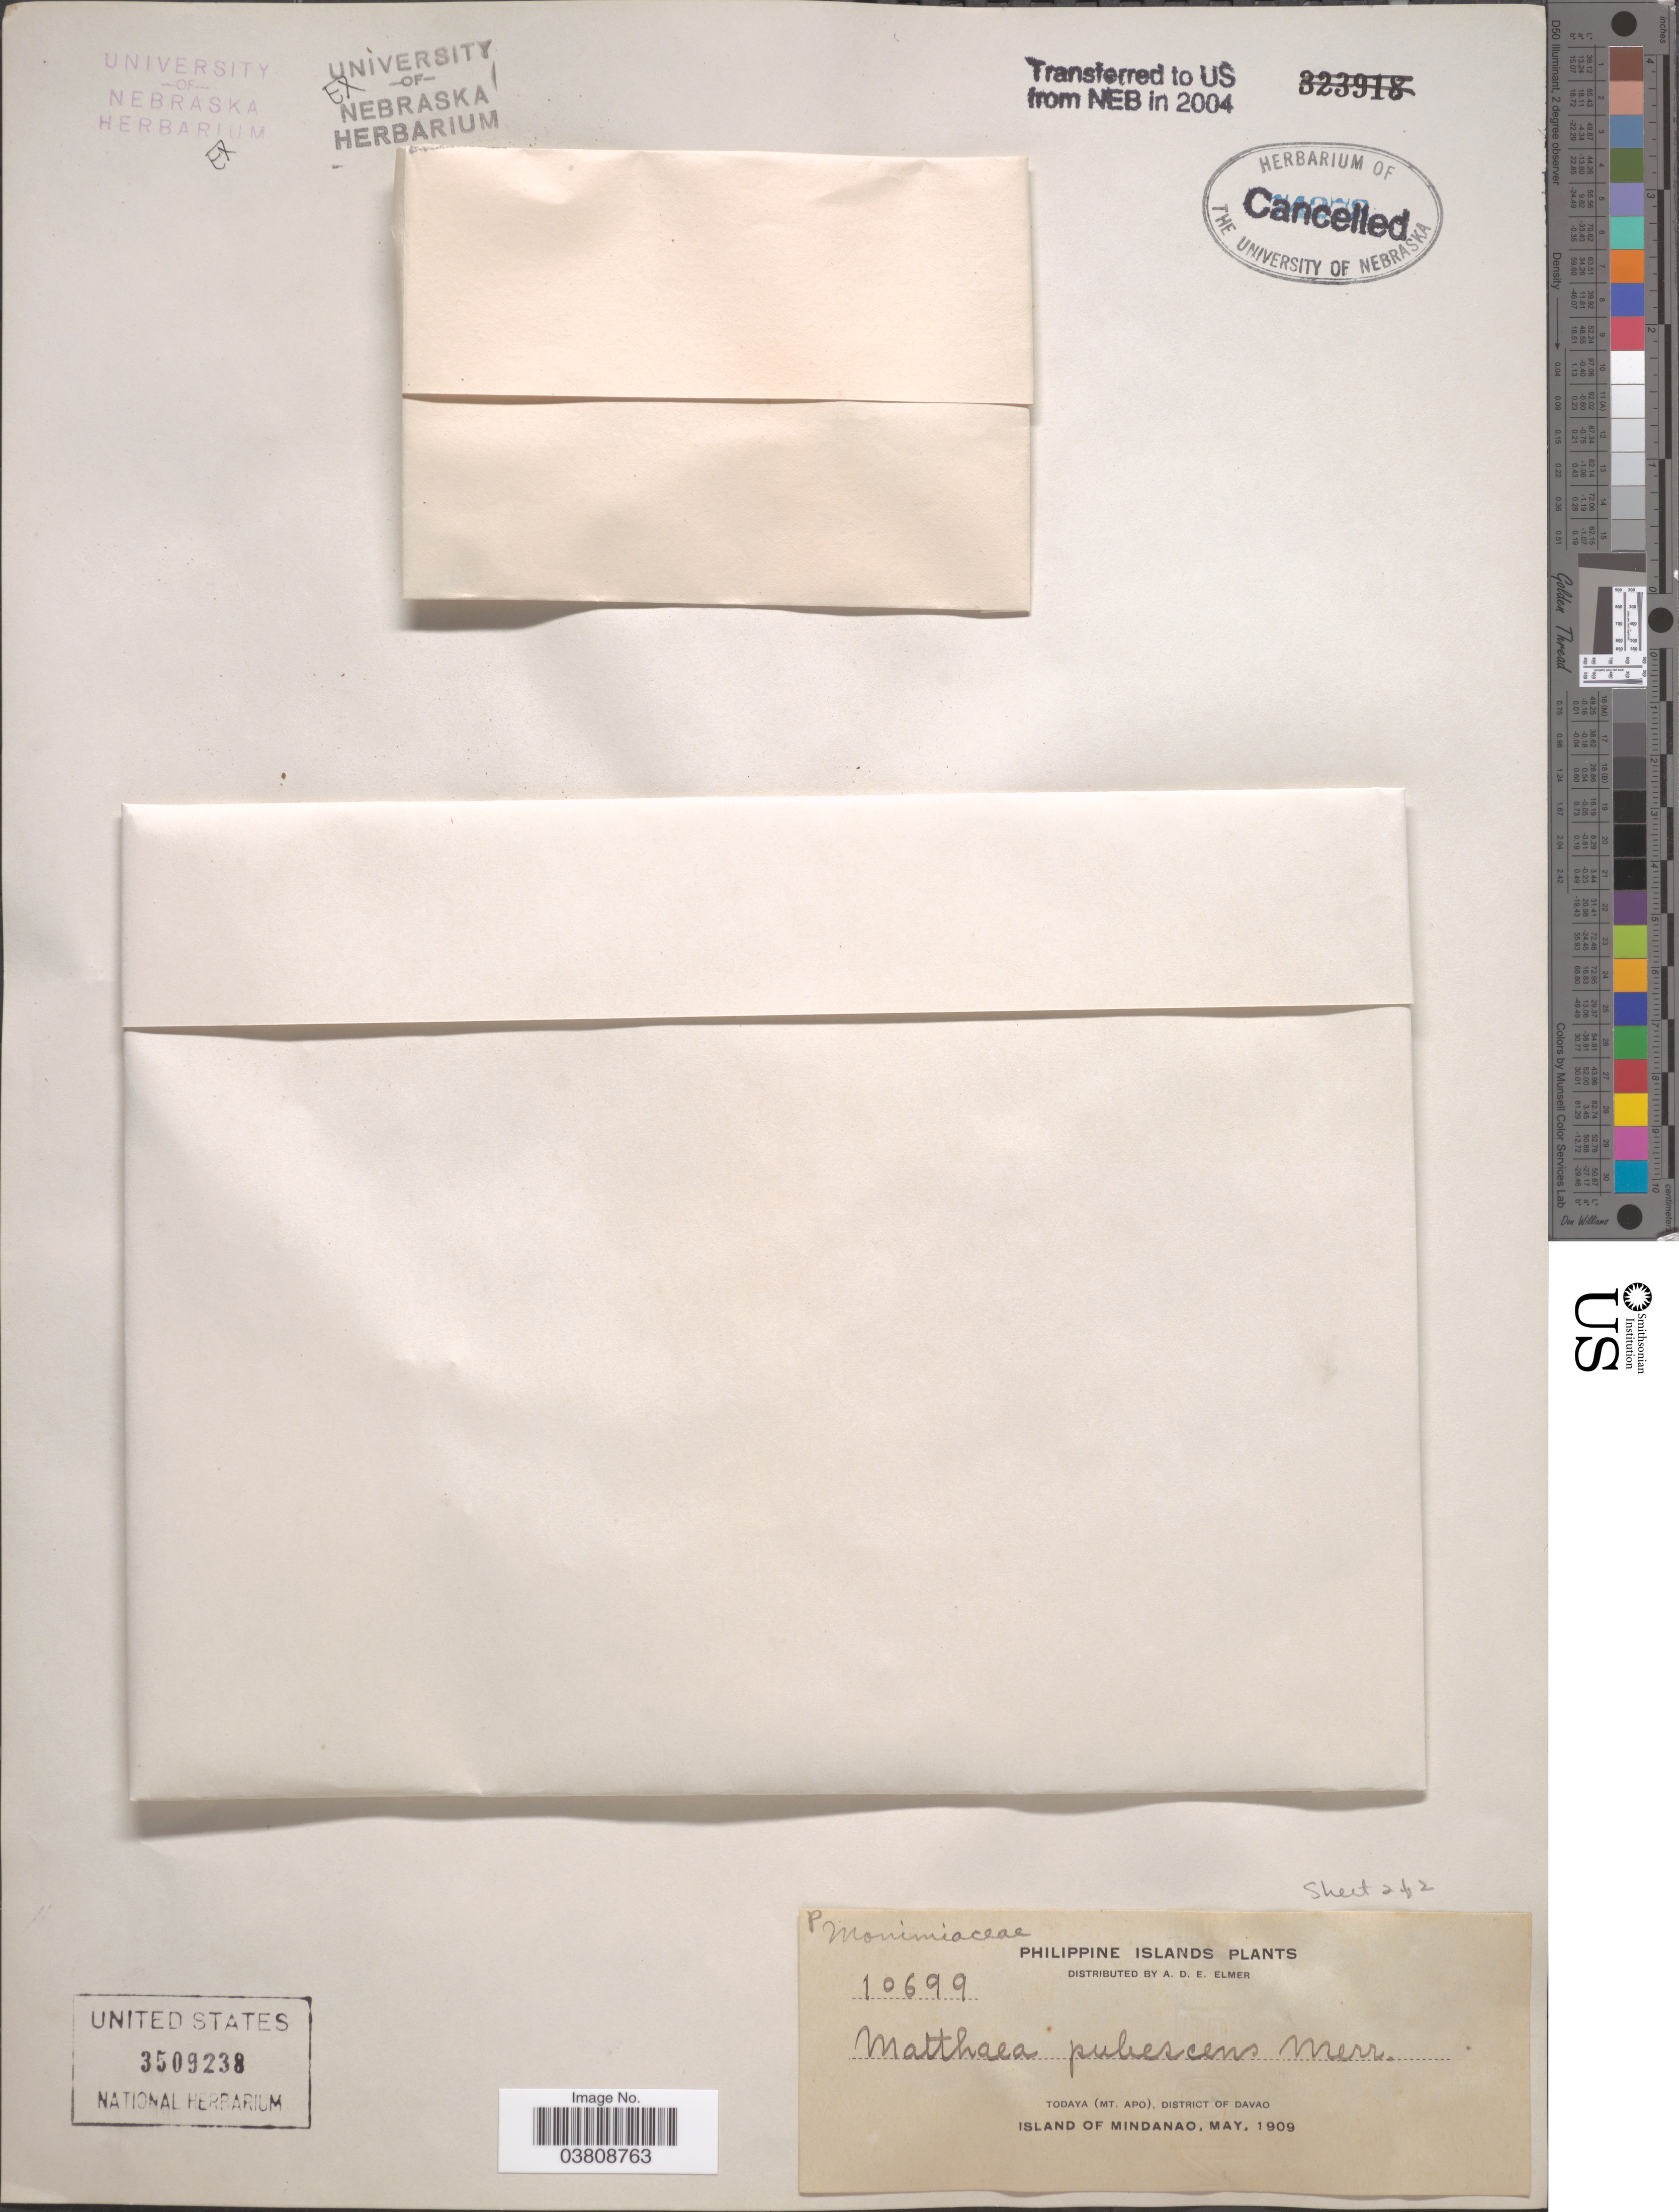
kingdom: Plantae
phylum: Tracheophyta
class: Magnoliopsida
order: Laurales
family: Monimiaceae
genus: Matthaea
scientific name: Matthaea pubescens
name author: Merr. in Perkins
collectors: A. D. E. Elmer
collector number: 10699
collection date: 1909-05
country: Philippines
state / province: Davao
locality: Philippine Islands. Todaya (Mt. Apo), District of Davao. Island of Mindanao.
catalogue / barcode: US 3509238